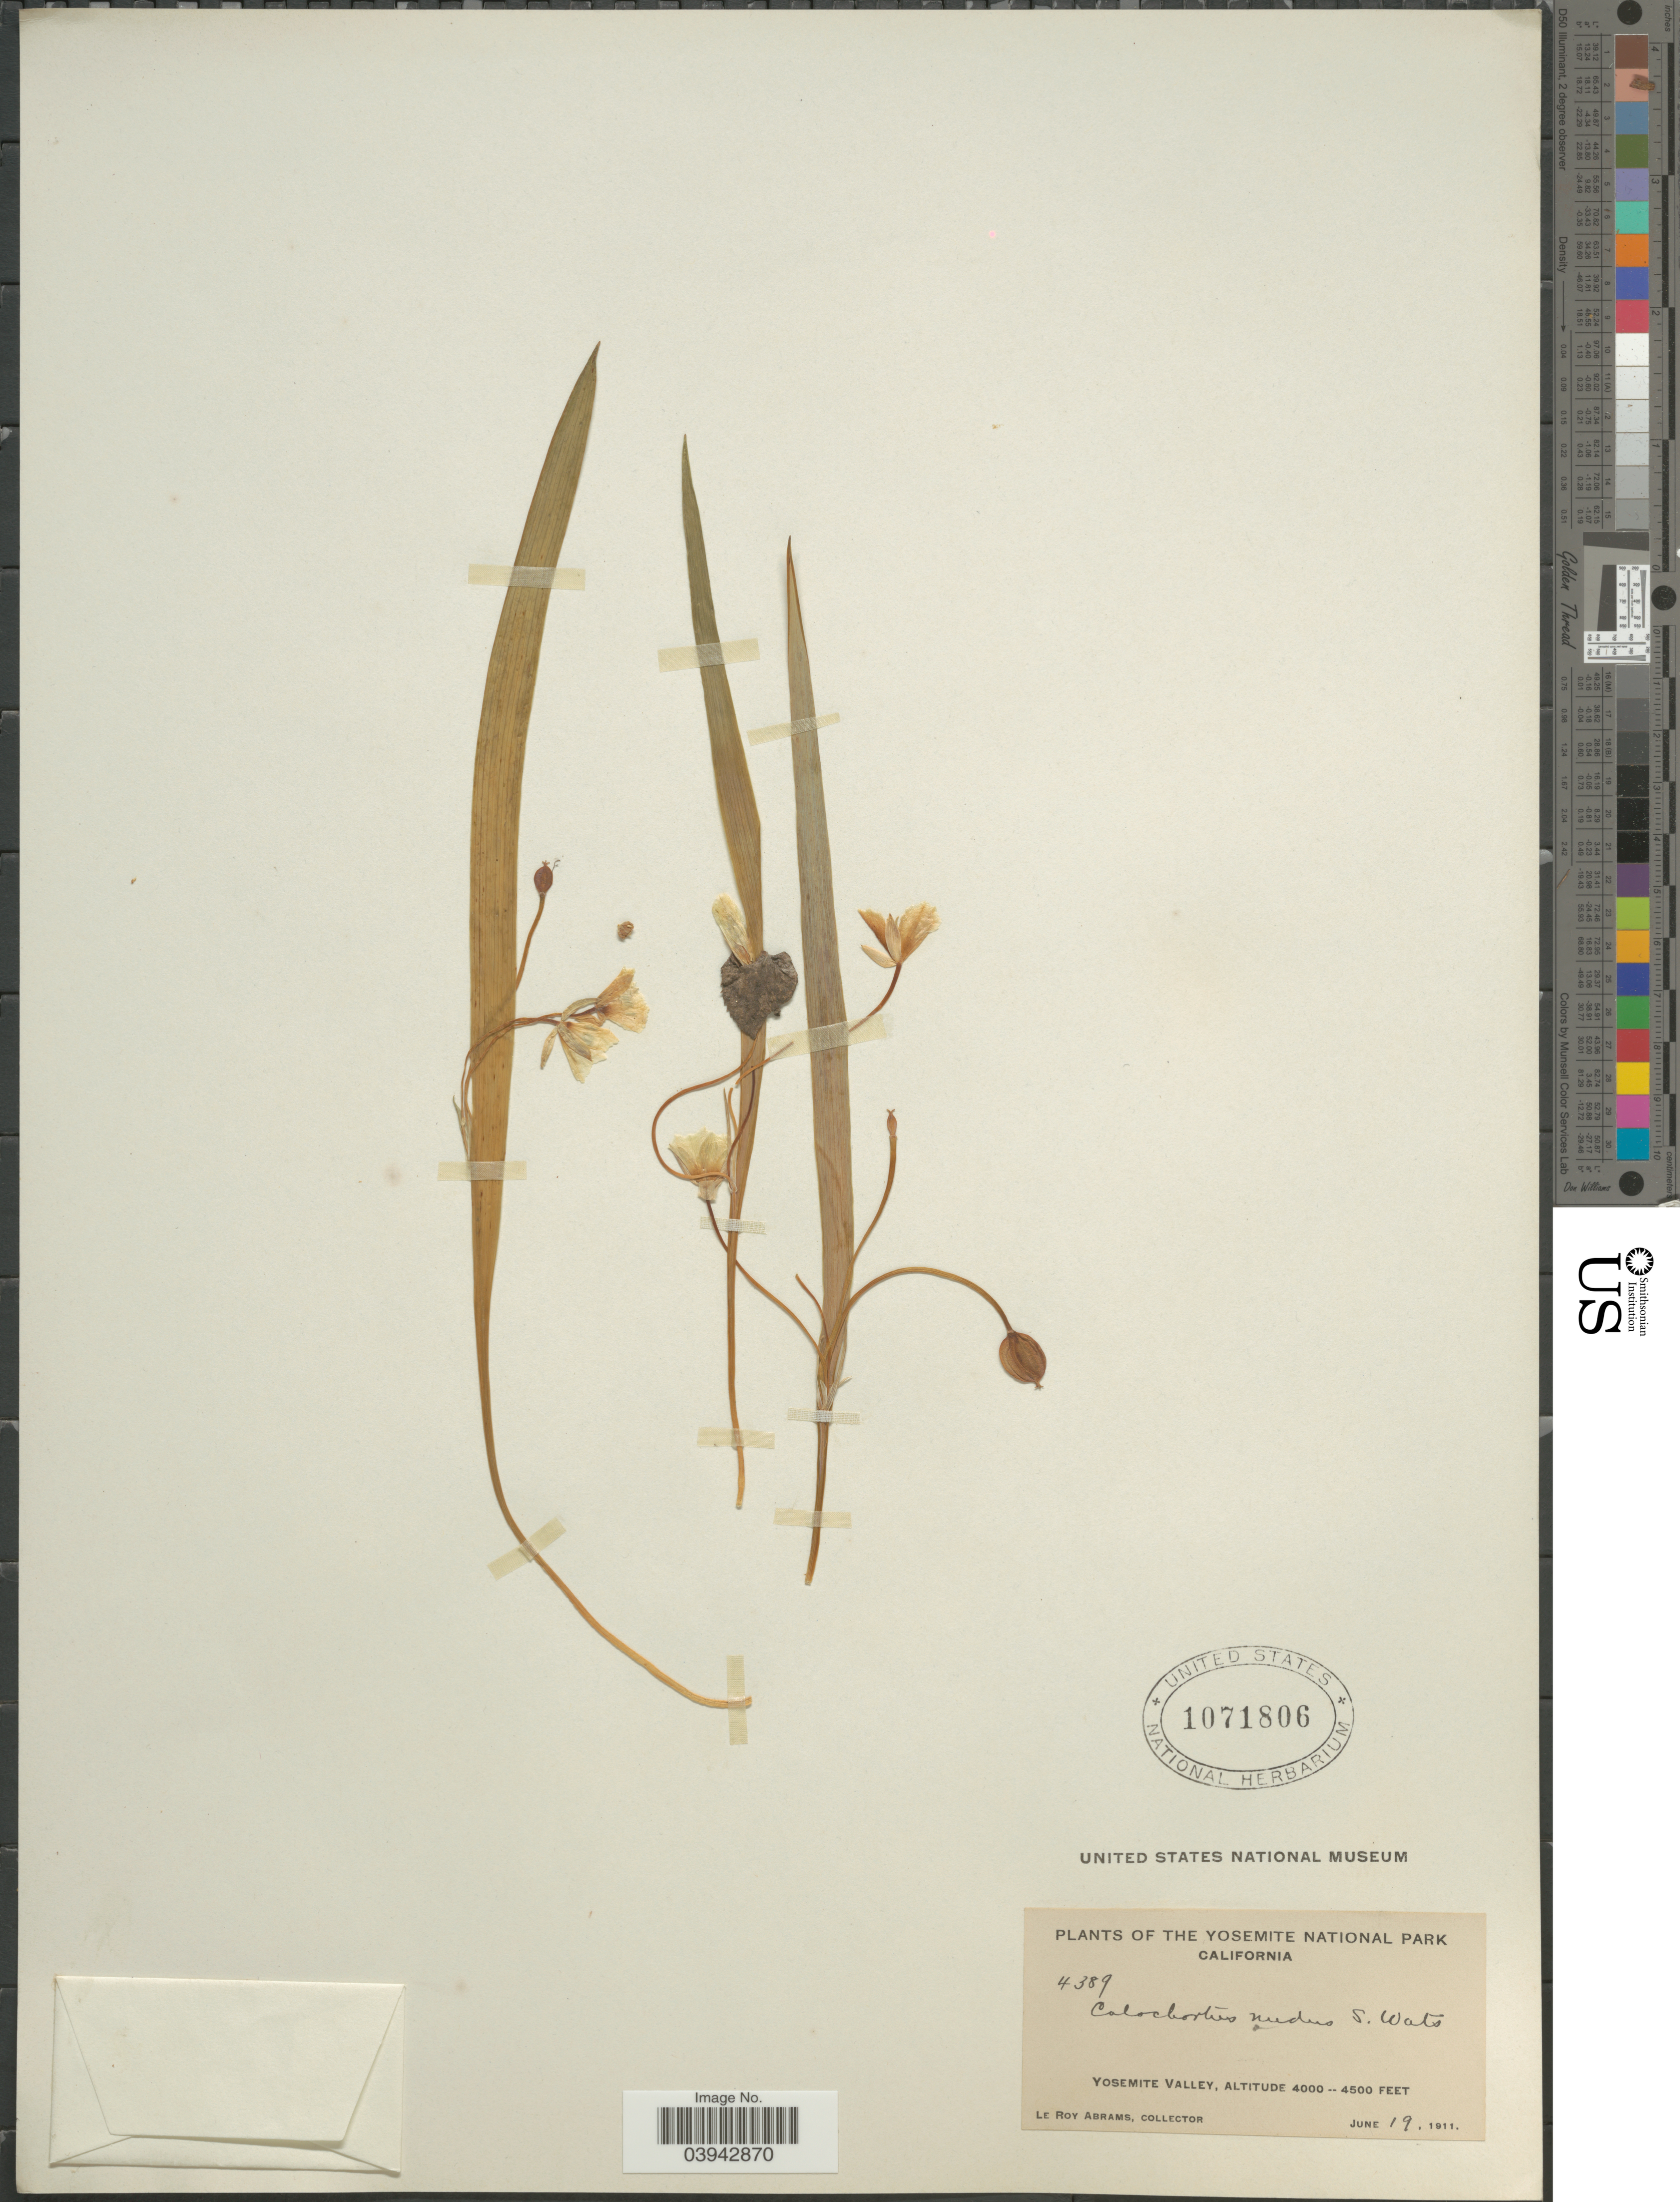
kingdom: Plantae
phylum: Tracheophyta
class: Liliopsida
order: Liliales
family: Liliaceae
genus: Calochortus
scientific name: Calochortus nudus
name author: S. Watson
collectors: L. Abrams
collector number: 4389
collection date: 1911-06-19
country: United States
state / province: California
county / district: Mariposa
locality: The Yosemite National Park. Yosemite Valley.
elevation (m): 1219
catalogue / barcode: US 1071806